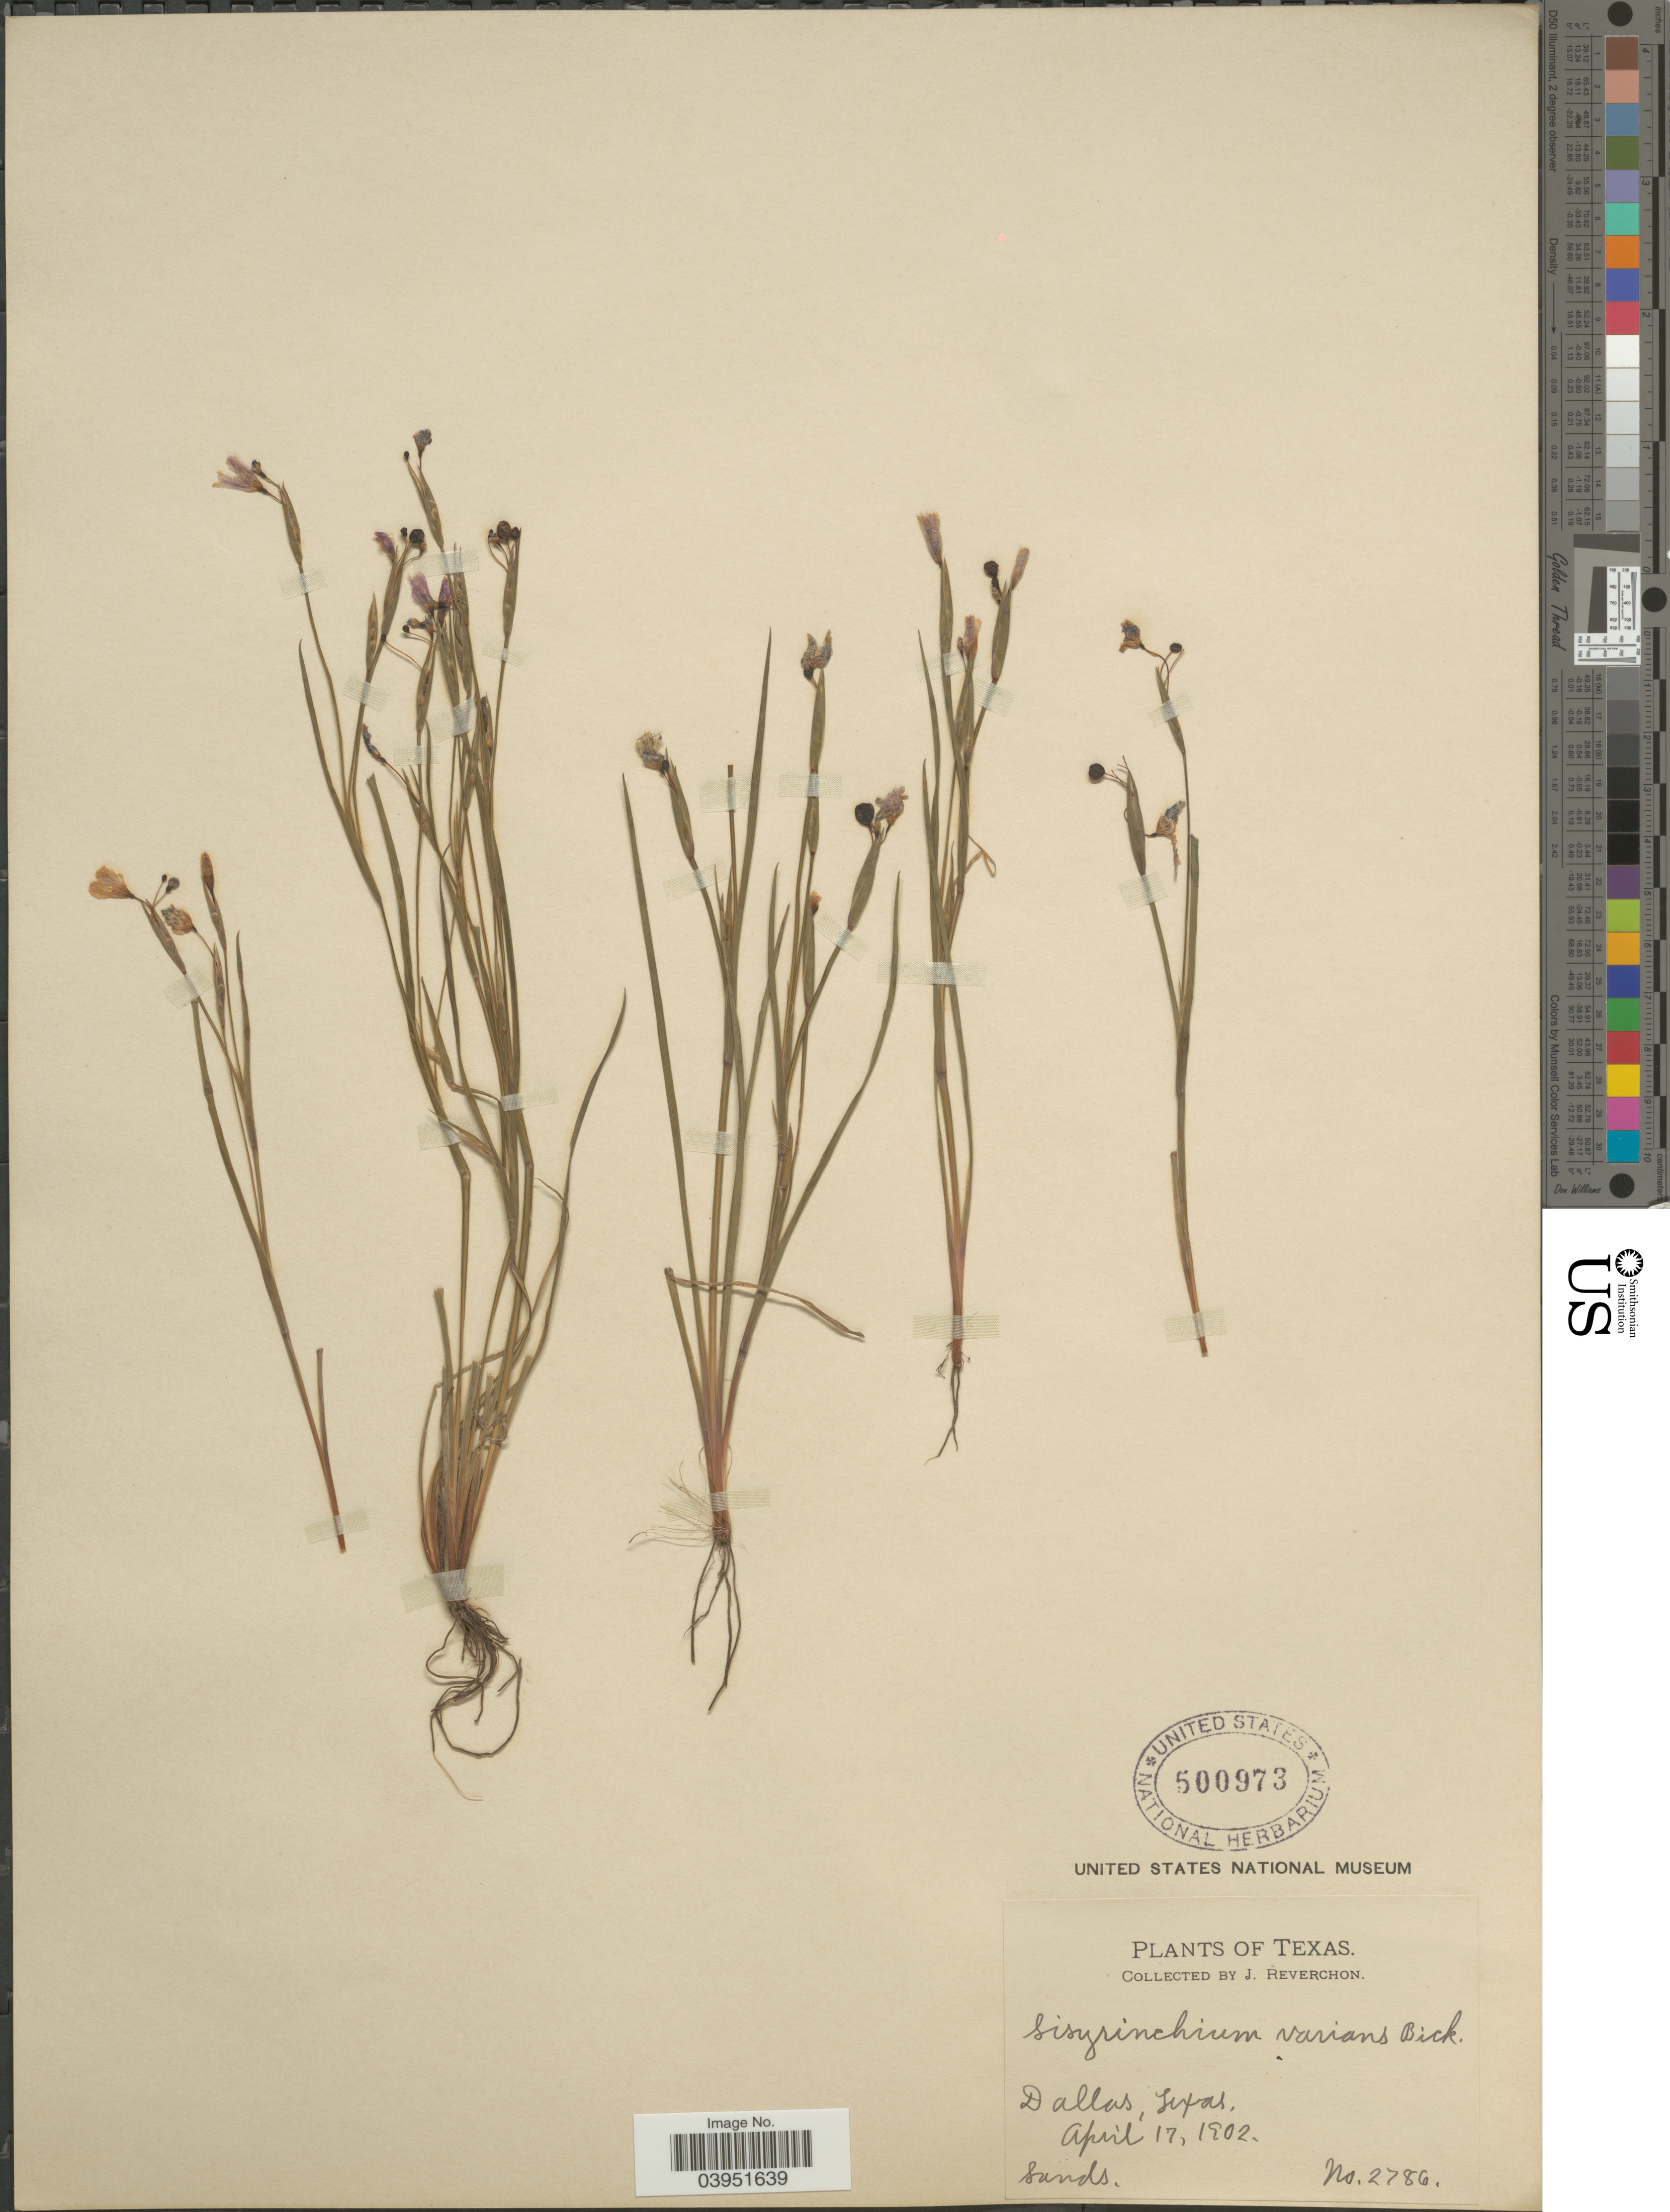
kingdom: Plantae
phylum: Tracheophyta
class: Liliopsida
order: Asparagales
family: Iridaceae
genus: Sisyrinchium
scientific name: Sisyrinchium varians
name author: E.P. Bicknell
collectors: J. Reverchon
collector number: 2786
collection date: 1902-04-17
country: United States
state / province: Texas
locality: Dallas.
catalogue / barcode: US 500973